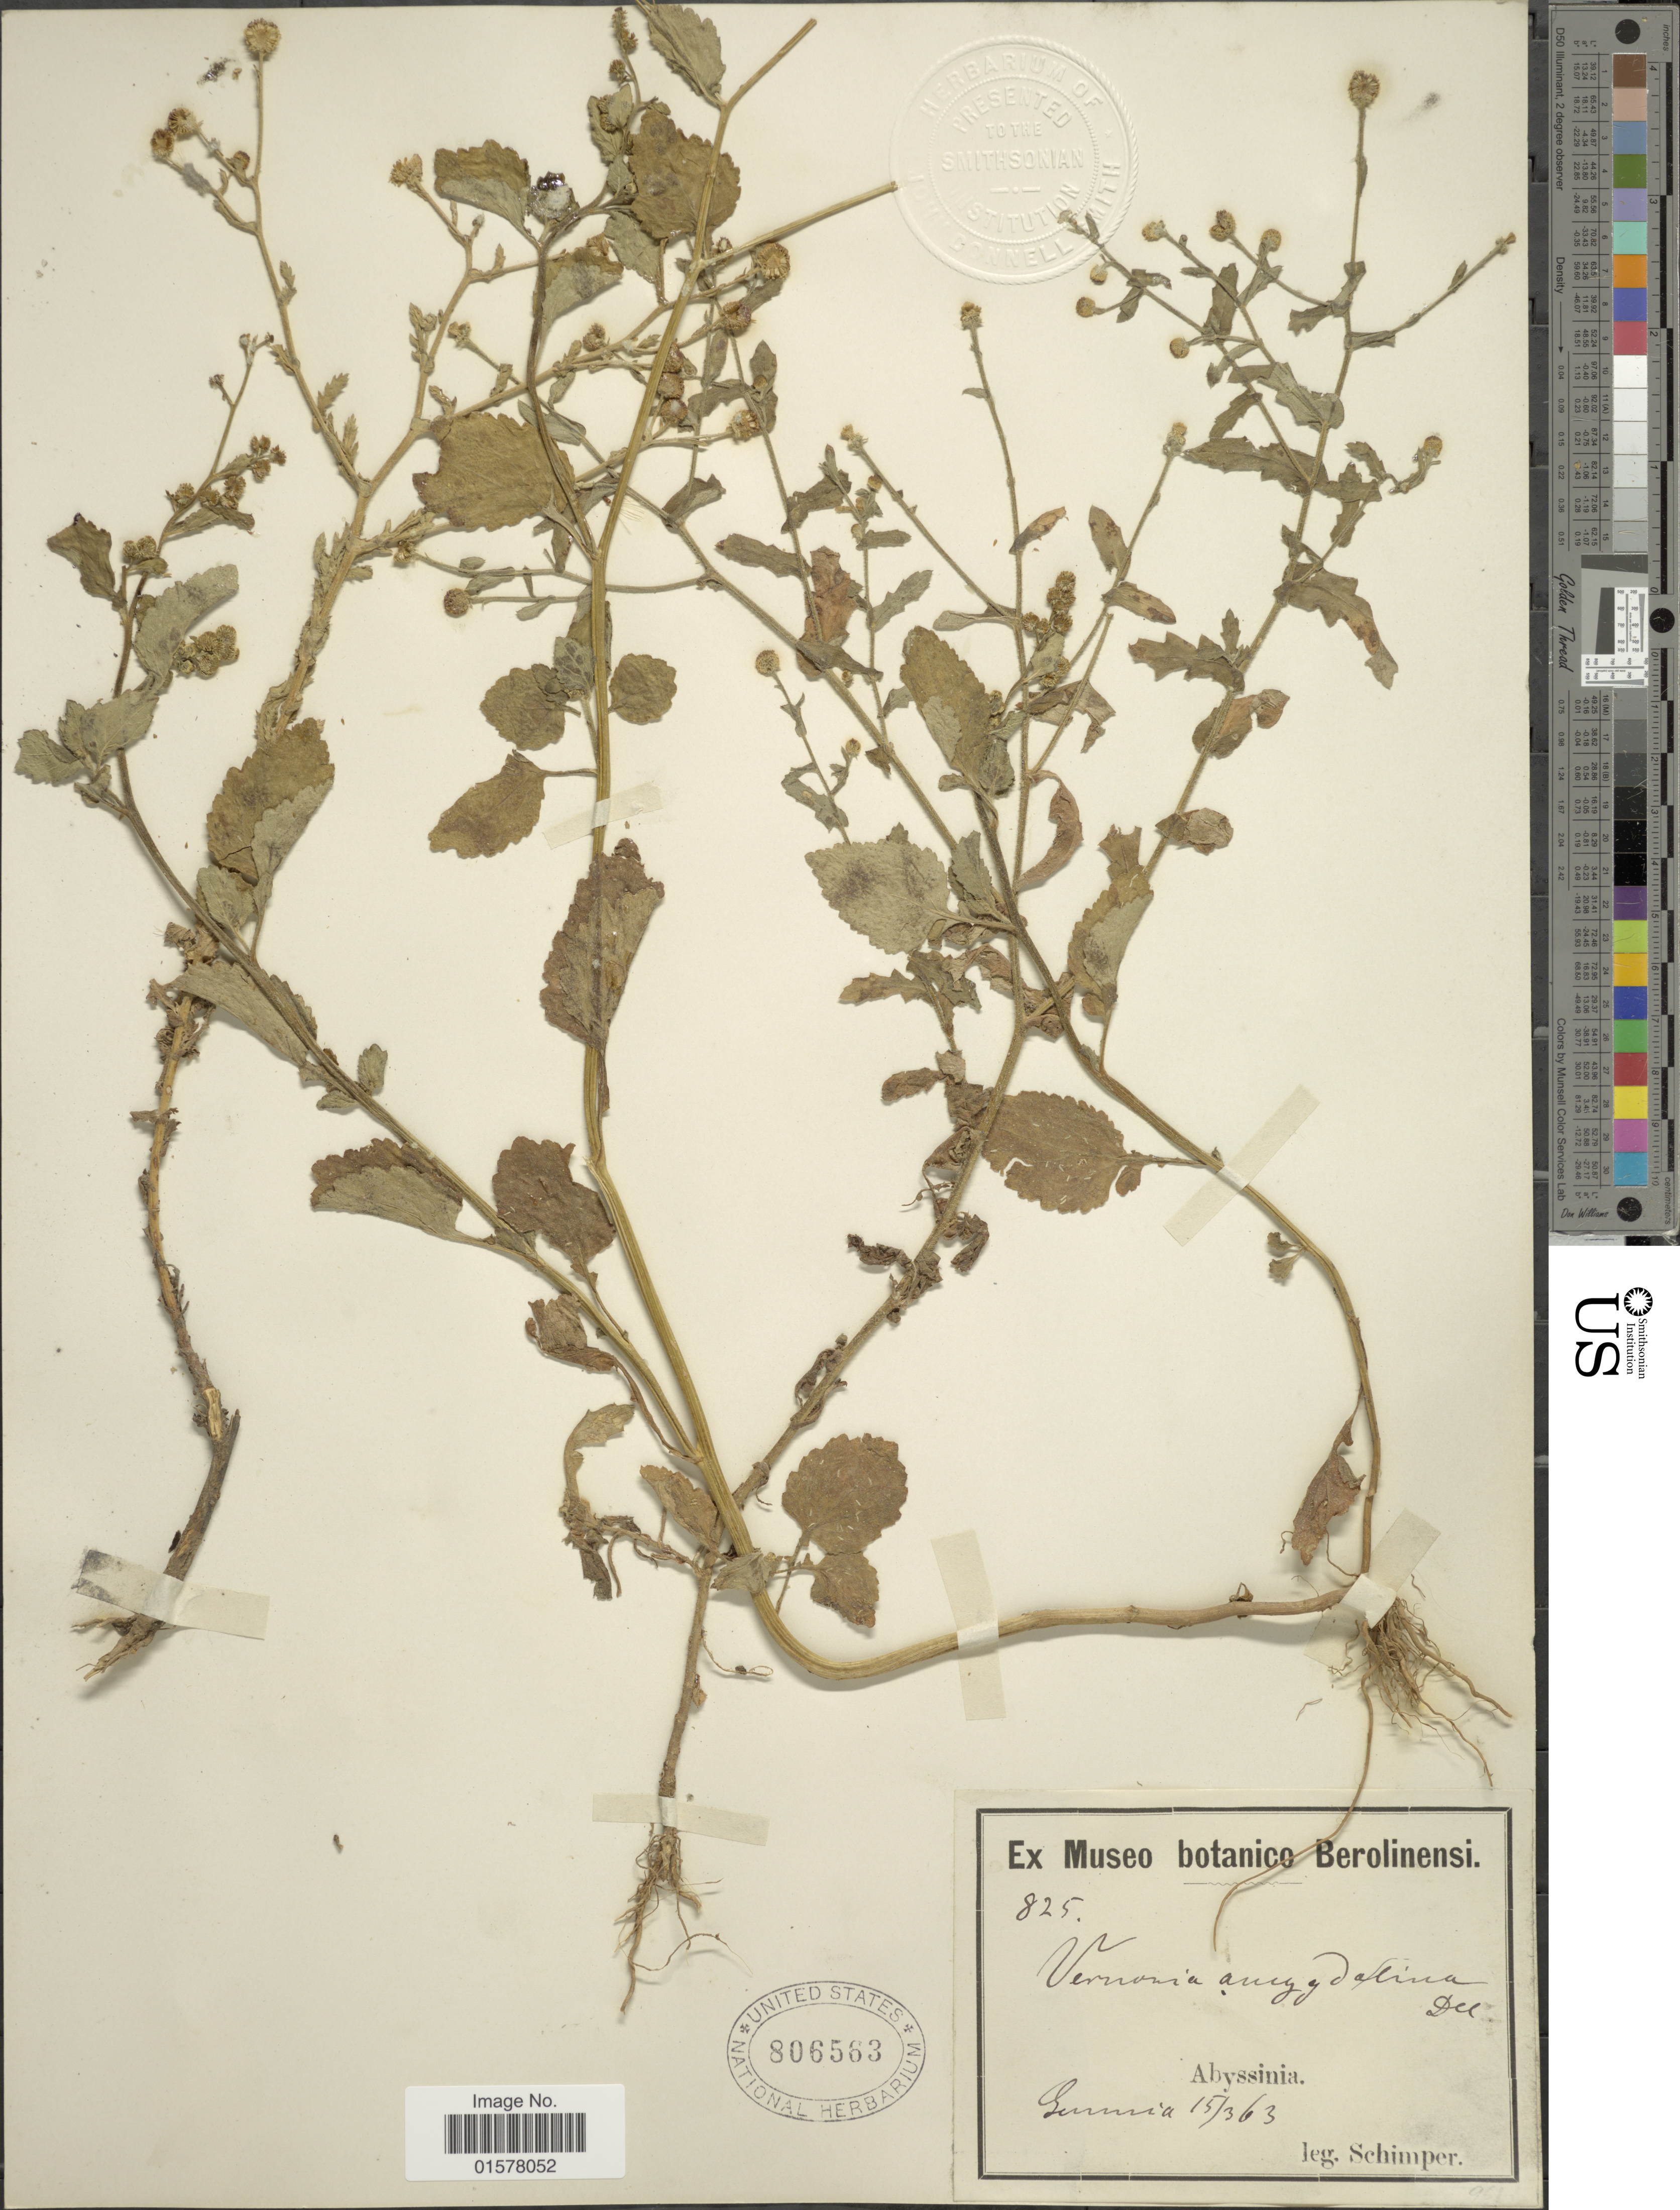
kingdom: Plantae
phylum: Tracheophyta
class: Magnoliopsida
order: Asterales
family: Asteraceae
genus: Dichrocephala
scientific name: Dichrocephala chrysanthemifolia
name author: (Blume) DC.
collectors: -. Schimper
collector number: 825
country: Eritrea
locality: Abyssinia, Gummia [interpreted]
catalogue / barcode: US 806563